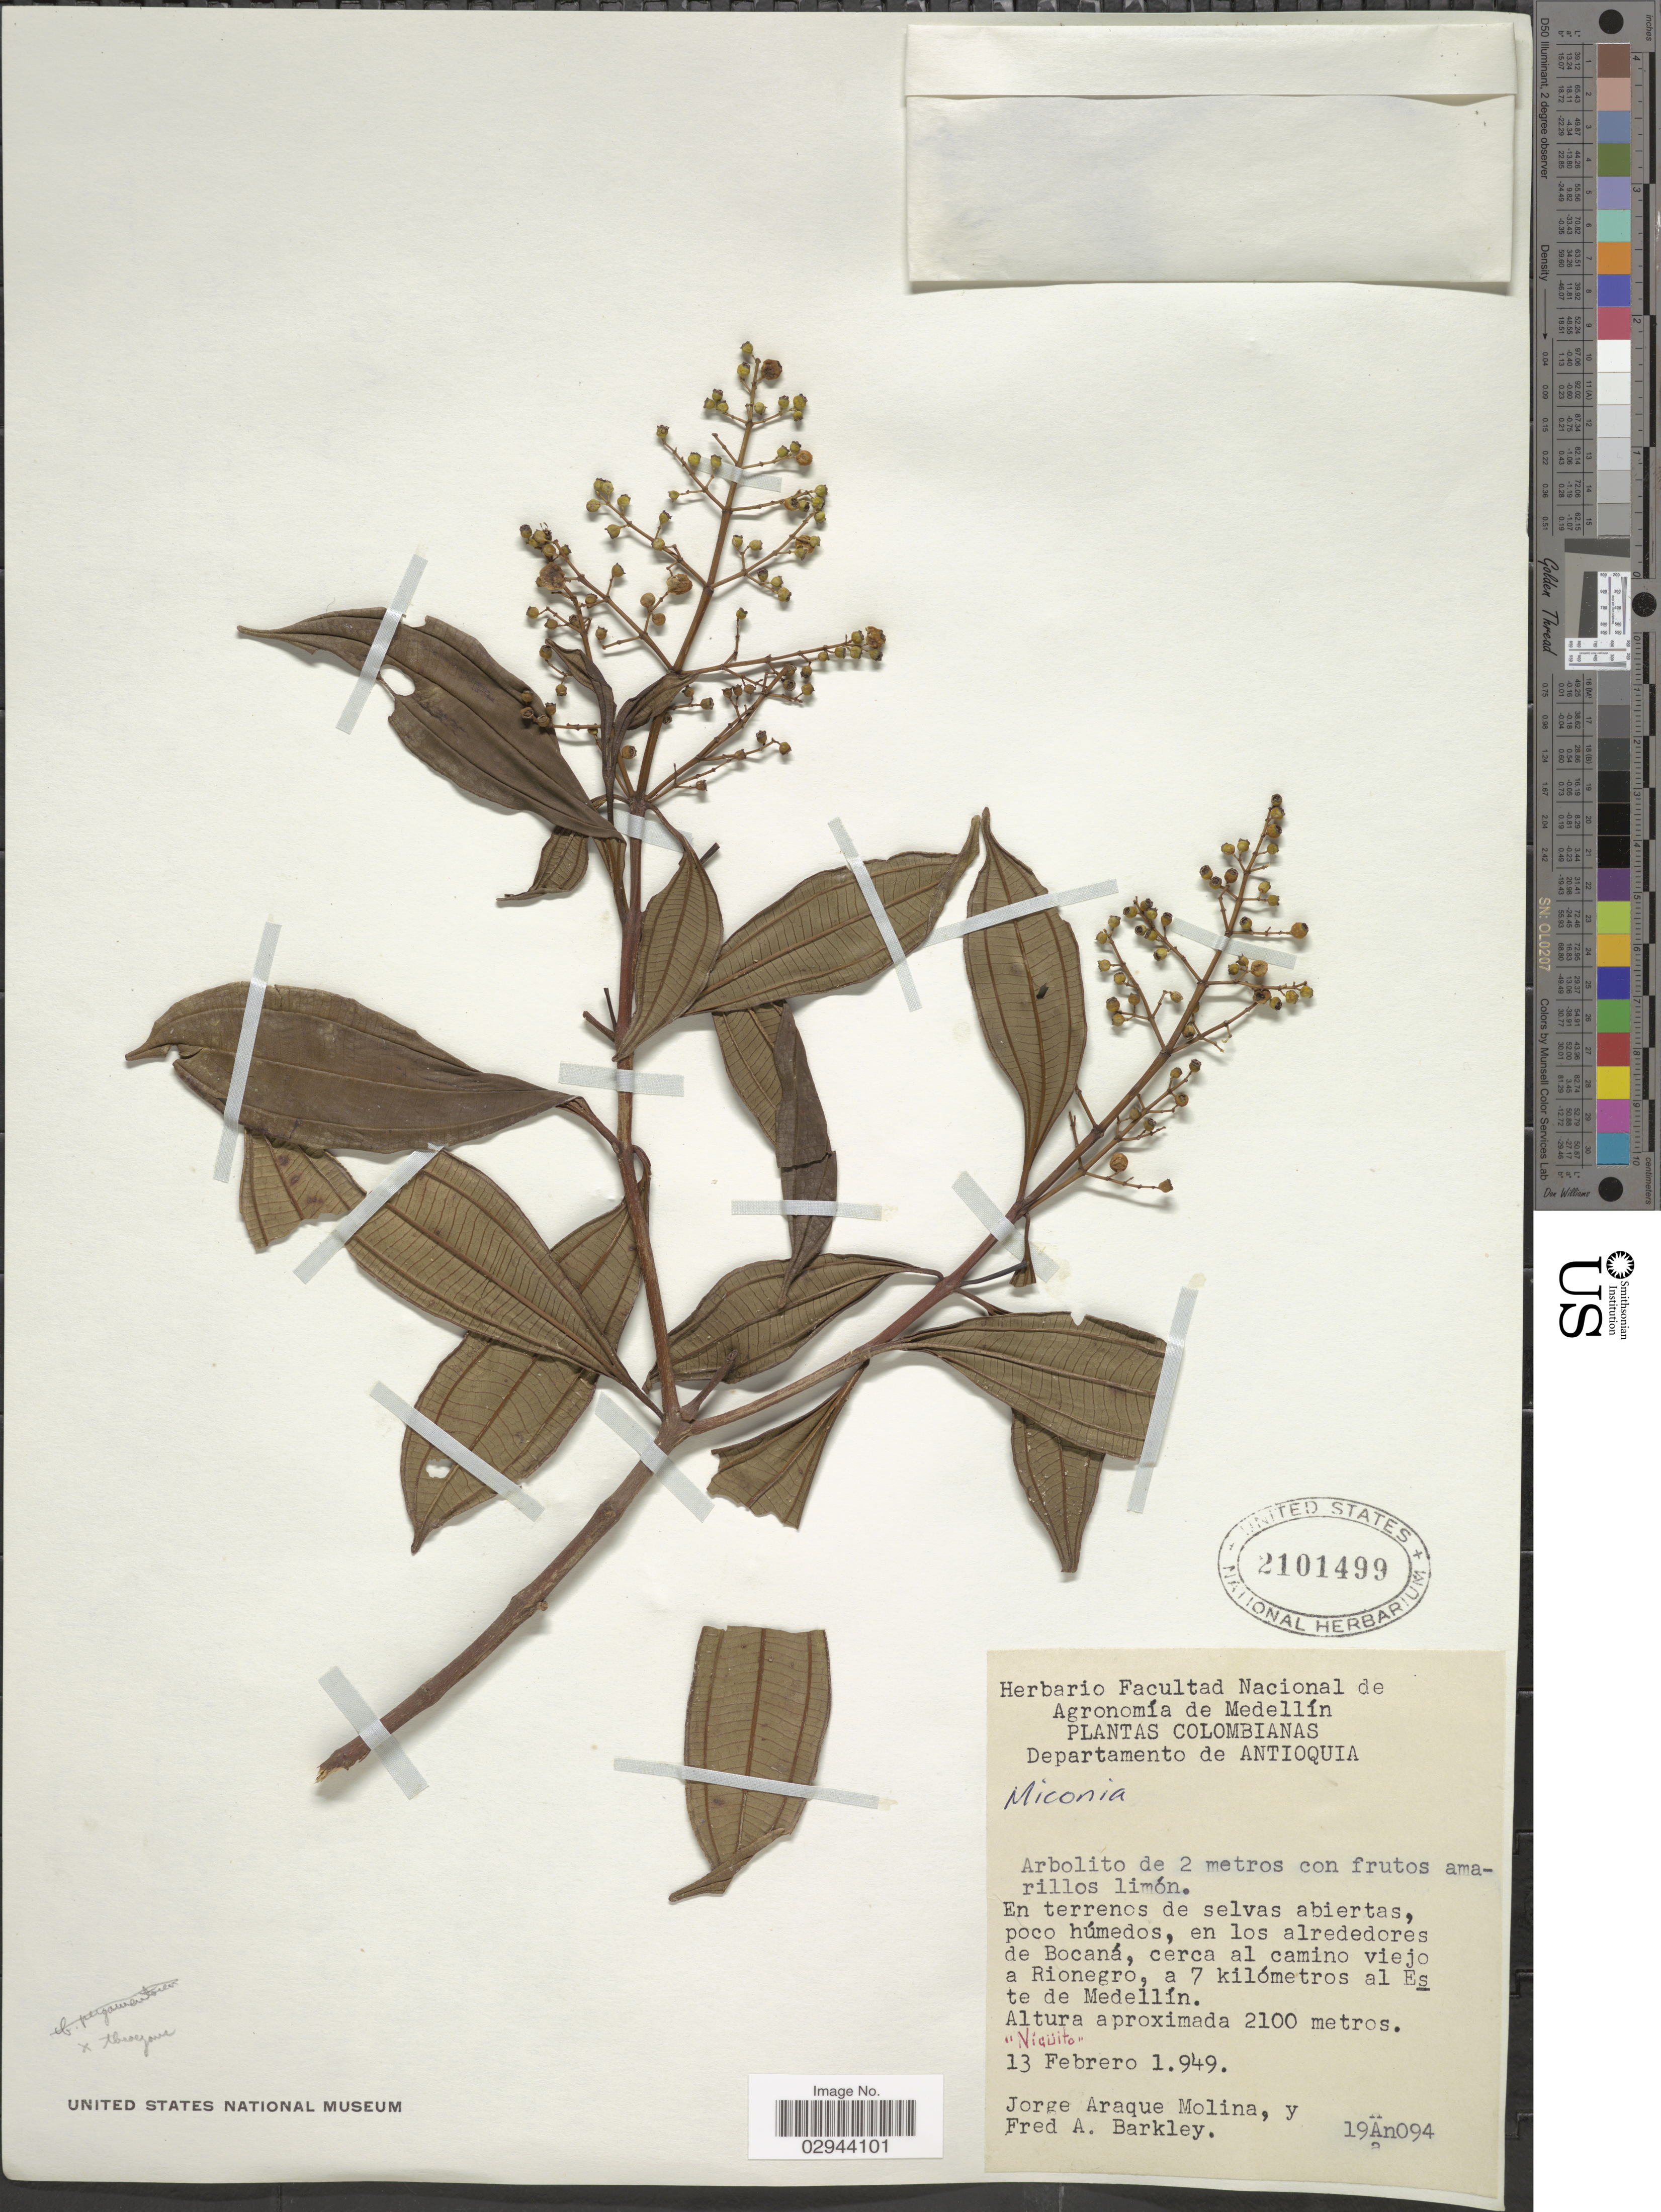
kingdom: Plantae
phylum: Tracheophyta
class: Magnoliopsida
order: Myrtales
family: Melastomataceae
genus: Miconia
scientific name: Miconia theizans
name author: (Bonpl.) Cogn.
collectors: J. Araque Molina & F. A. Barkley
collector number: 19An094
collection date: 1949-02-13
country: Colombia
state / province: Antioquia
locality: Departamento de Antioquia, en los alrededores de Bocaná, cerca al camino viejo a Rionegro, a 7 kilómetros al Este de Medellín.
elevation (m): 2100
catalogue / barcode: US 2101499